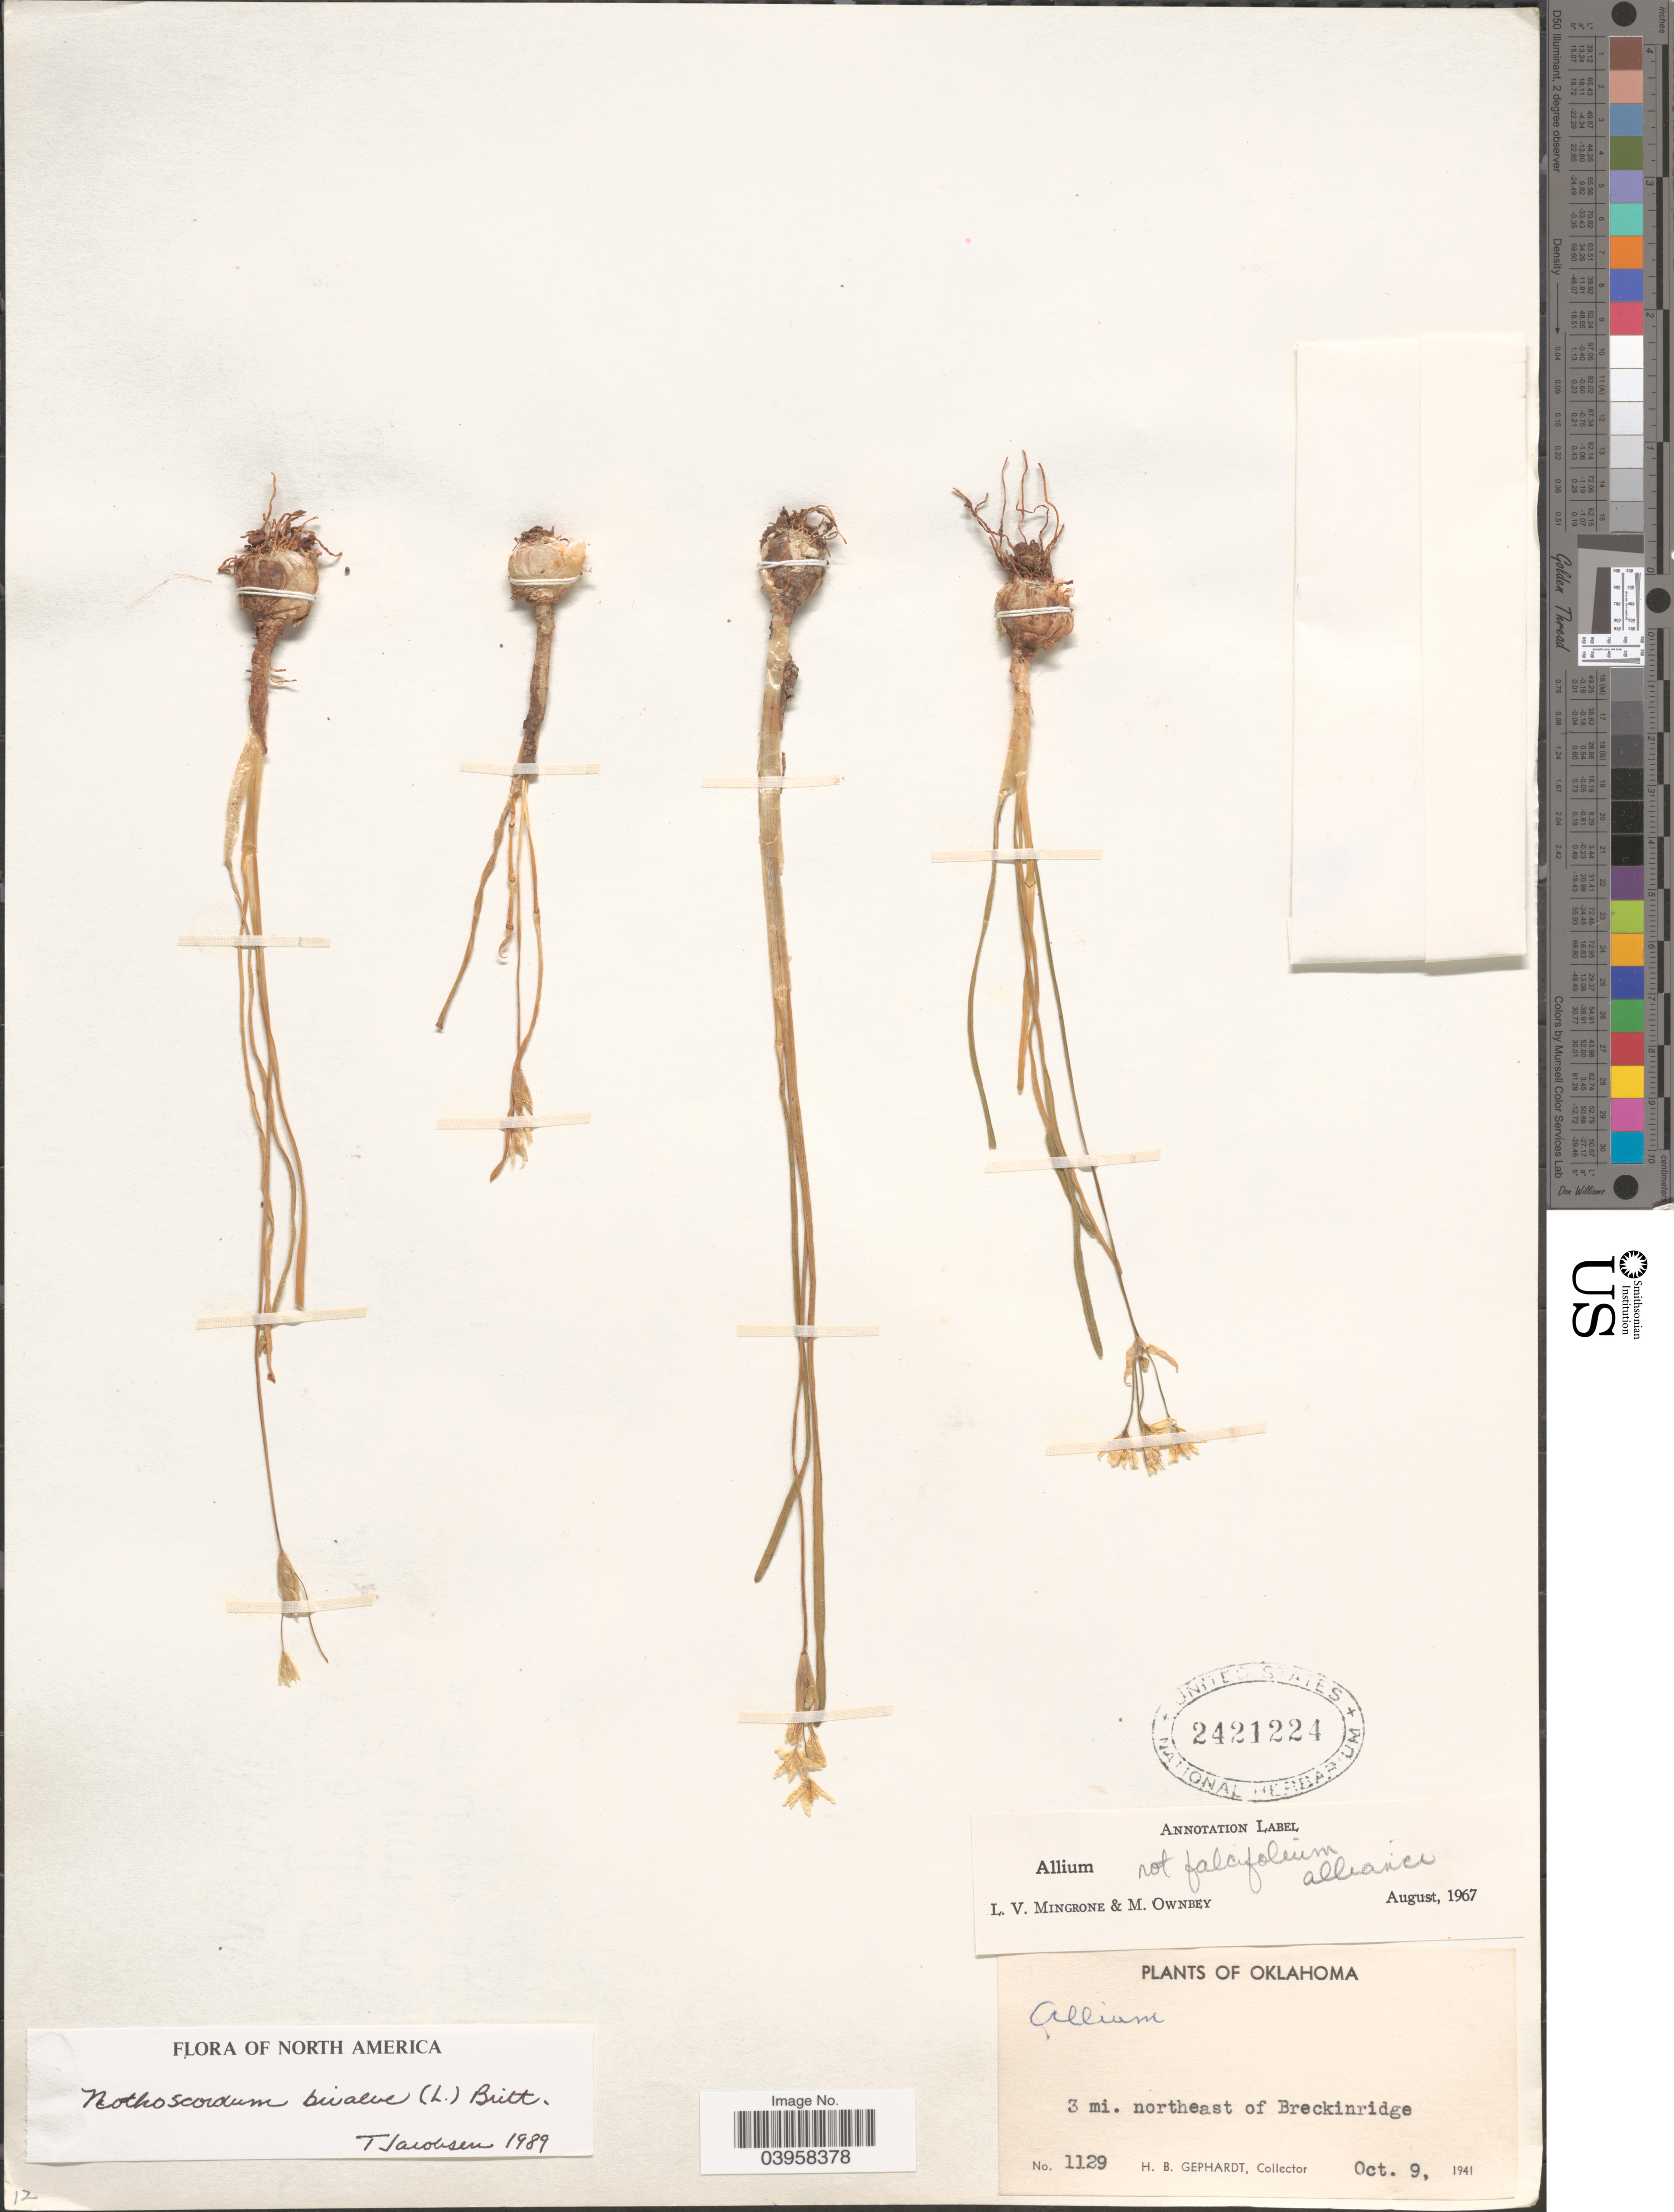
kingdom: Plantae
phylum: Tracheophyta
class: Liliopsida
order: Asparagales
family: Amaryllidaceae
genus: Nothoscordum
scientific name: Nothoscordum bivalve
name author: (L.) Britton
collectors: H. Gephardt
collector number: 1129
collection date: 1941-10-09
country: United States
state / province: Oklahoma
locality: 3 mi. northeast of Breckinridge.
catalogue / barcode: US 2421224